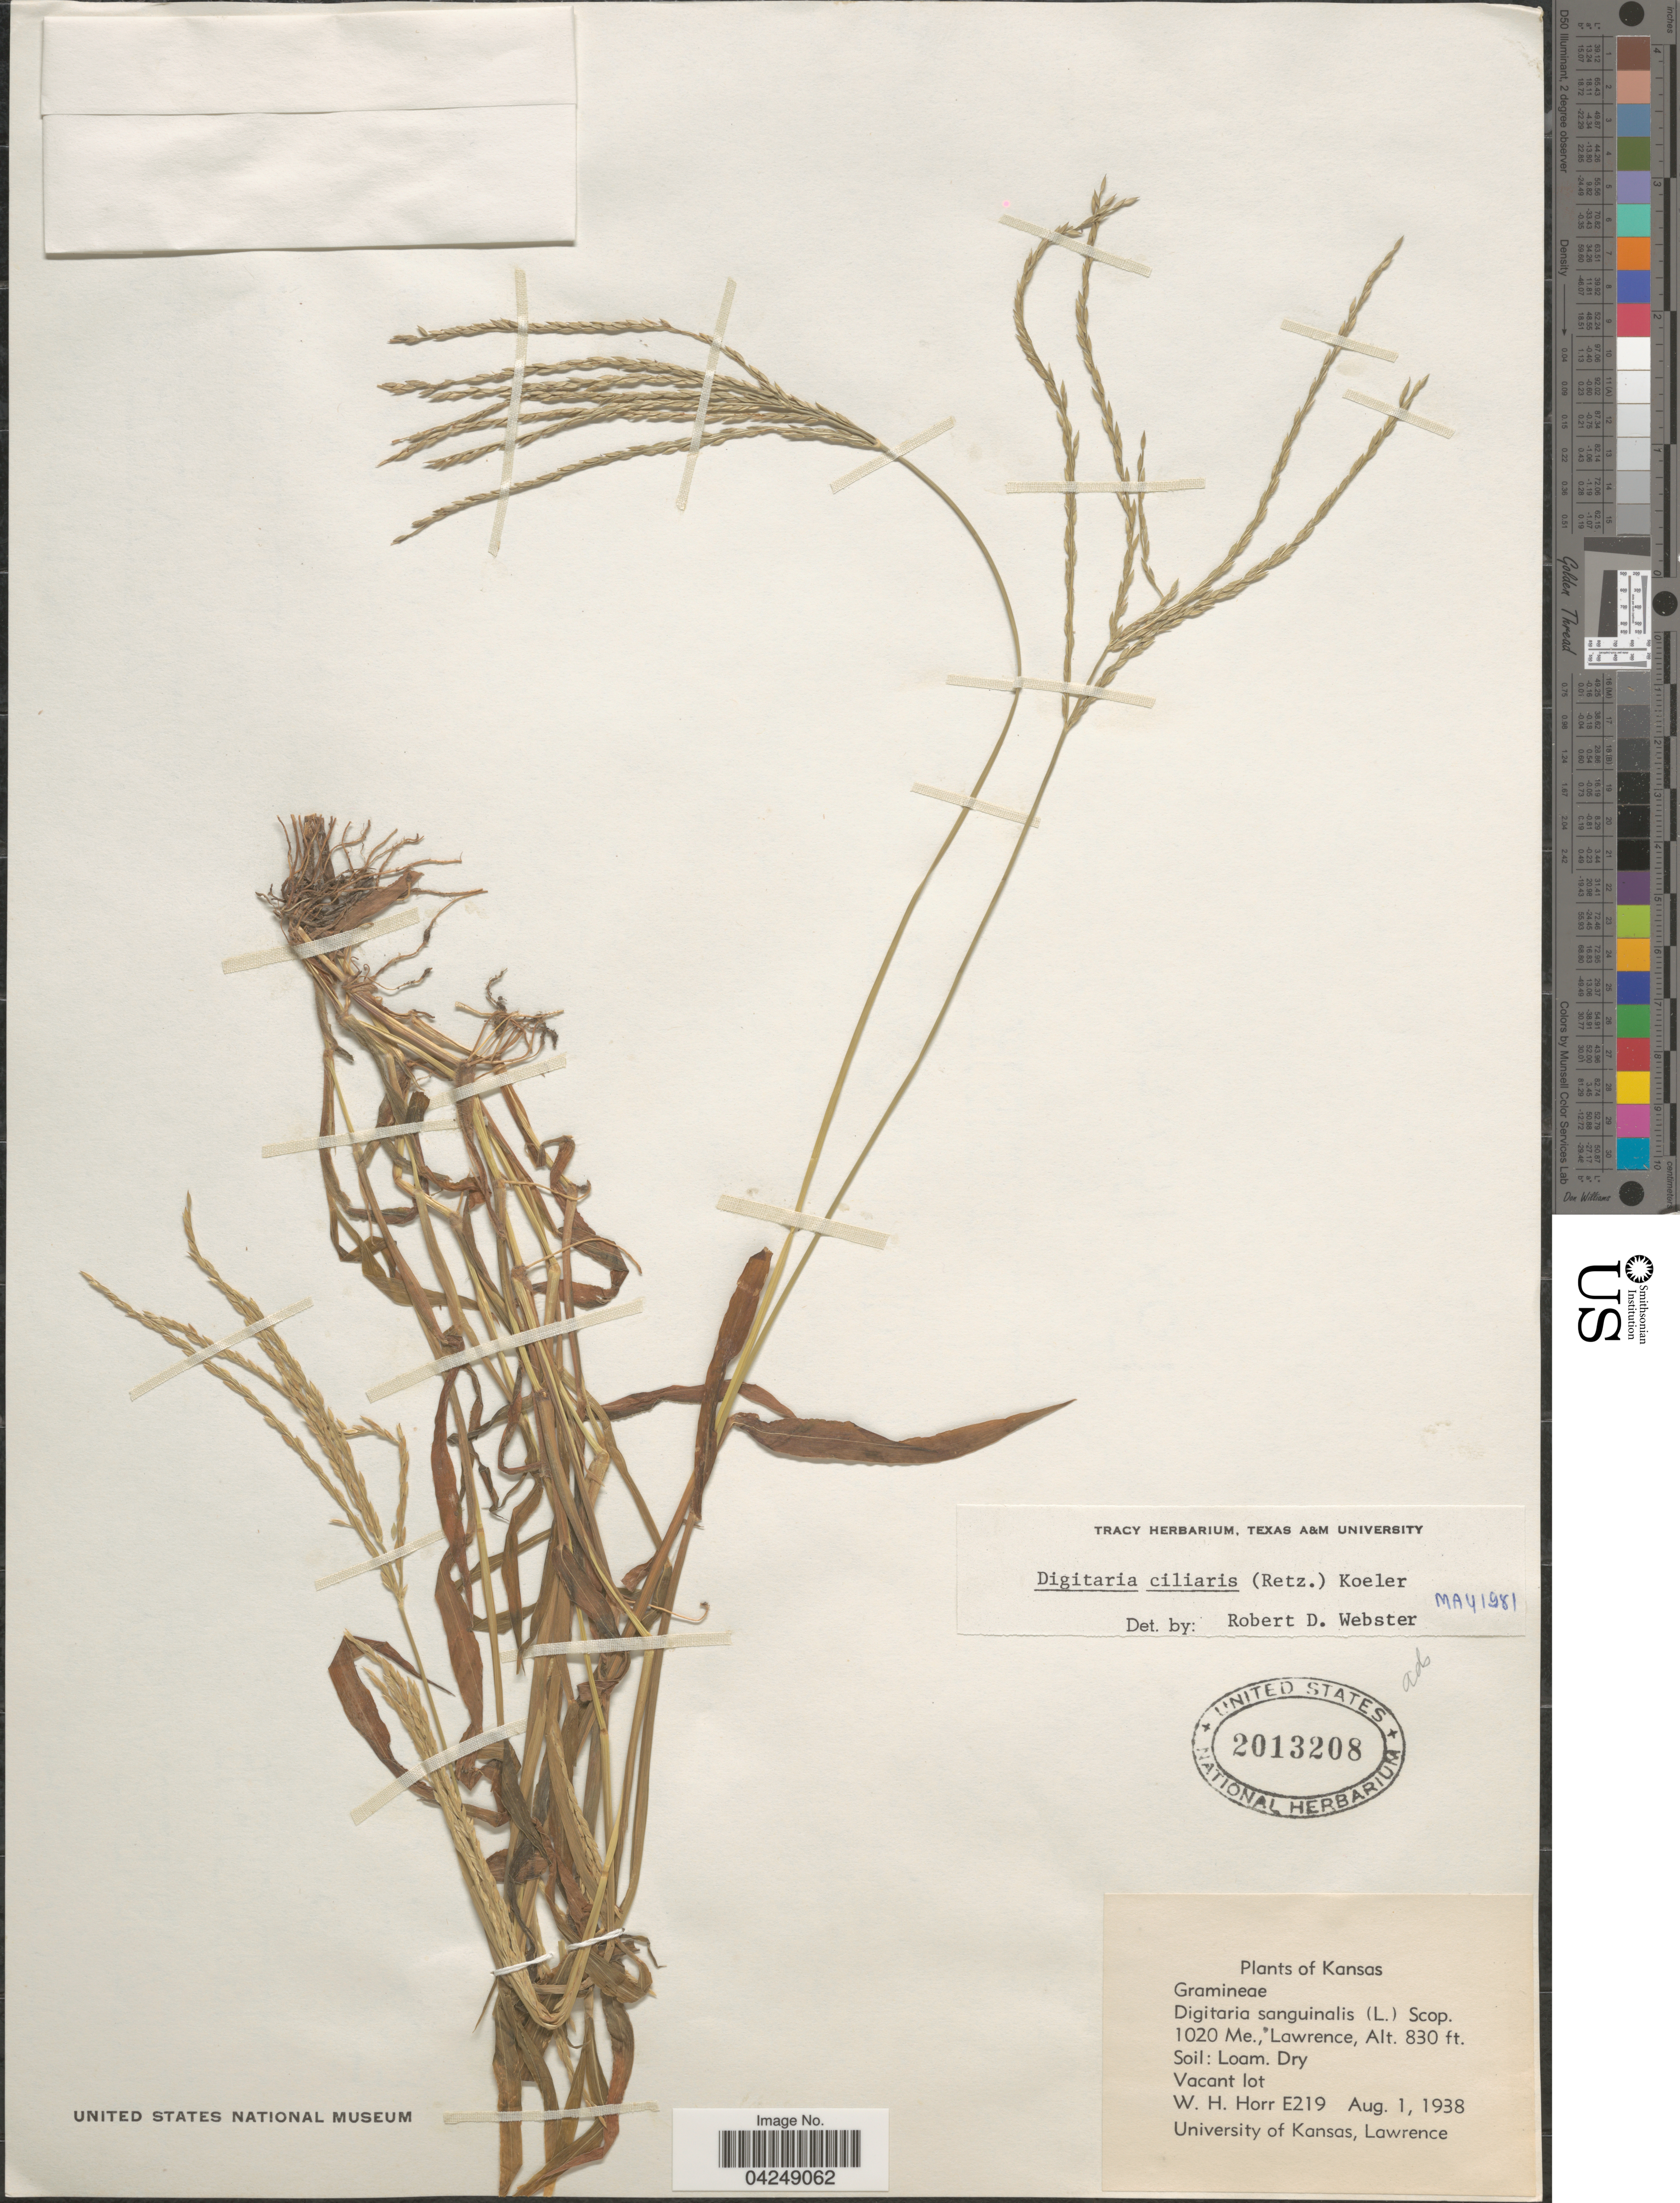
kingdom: Plantae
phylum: Tracheophyta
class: Liliopsida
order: Poales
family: Poaceae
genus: Digitaria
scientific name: Digitaria ciliaris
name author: (Retz.) Koeler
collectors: W. H. Horr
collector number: E219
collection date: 1938-08-01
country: United States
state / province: Kansas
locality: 1020 Me., Lawrence, Vacant lot.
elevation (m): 253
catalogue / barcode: US 2013208